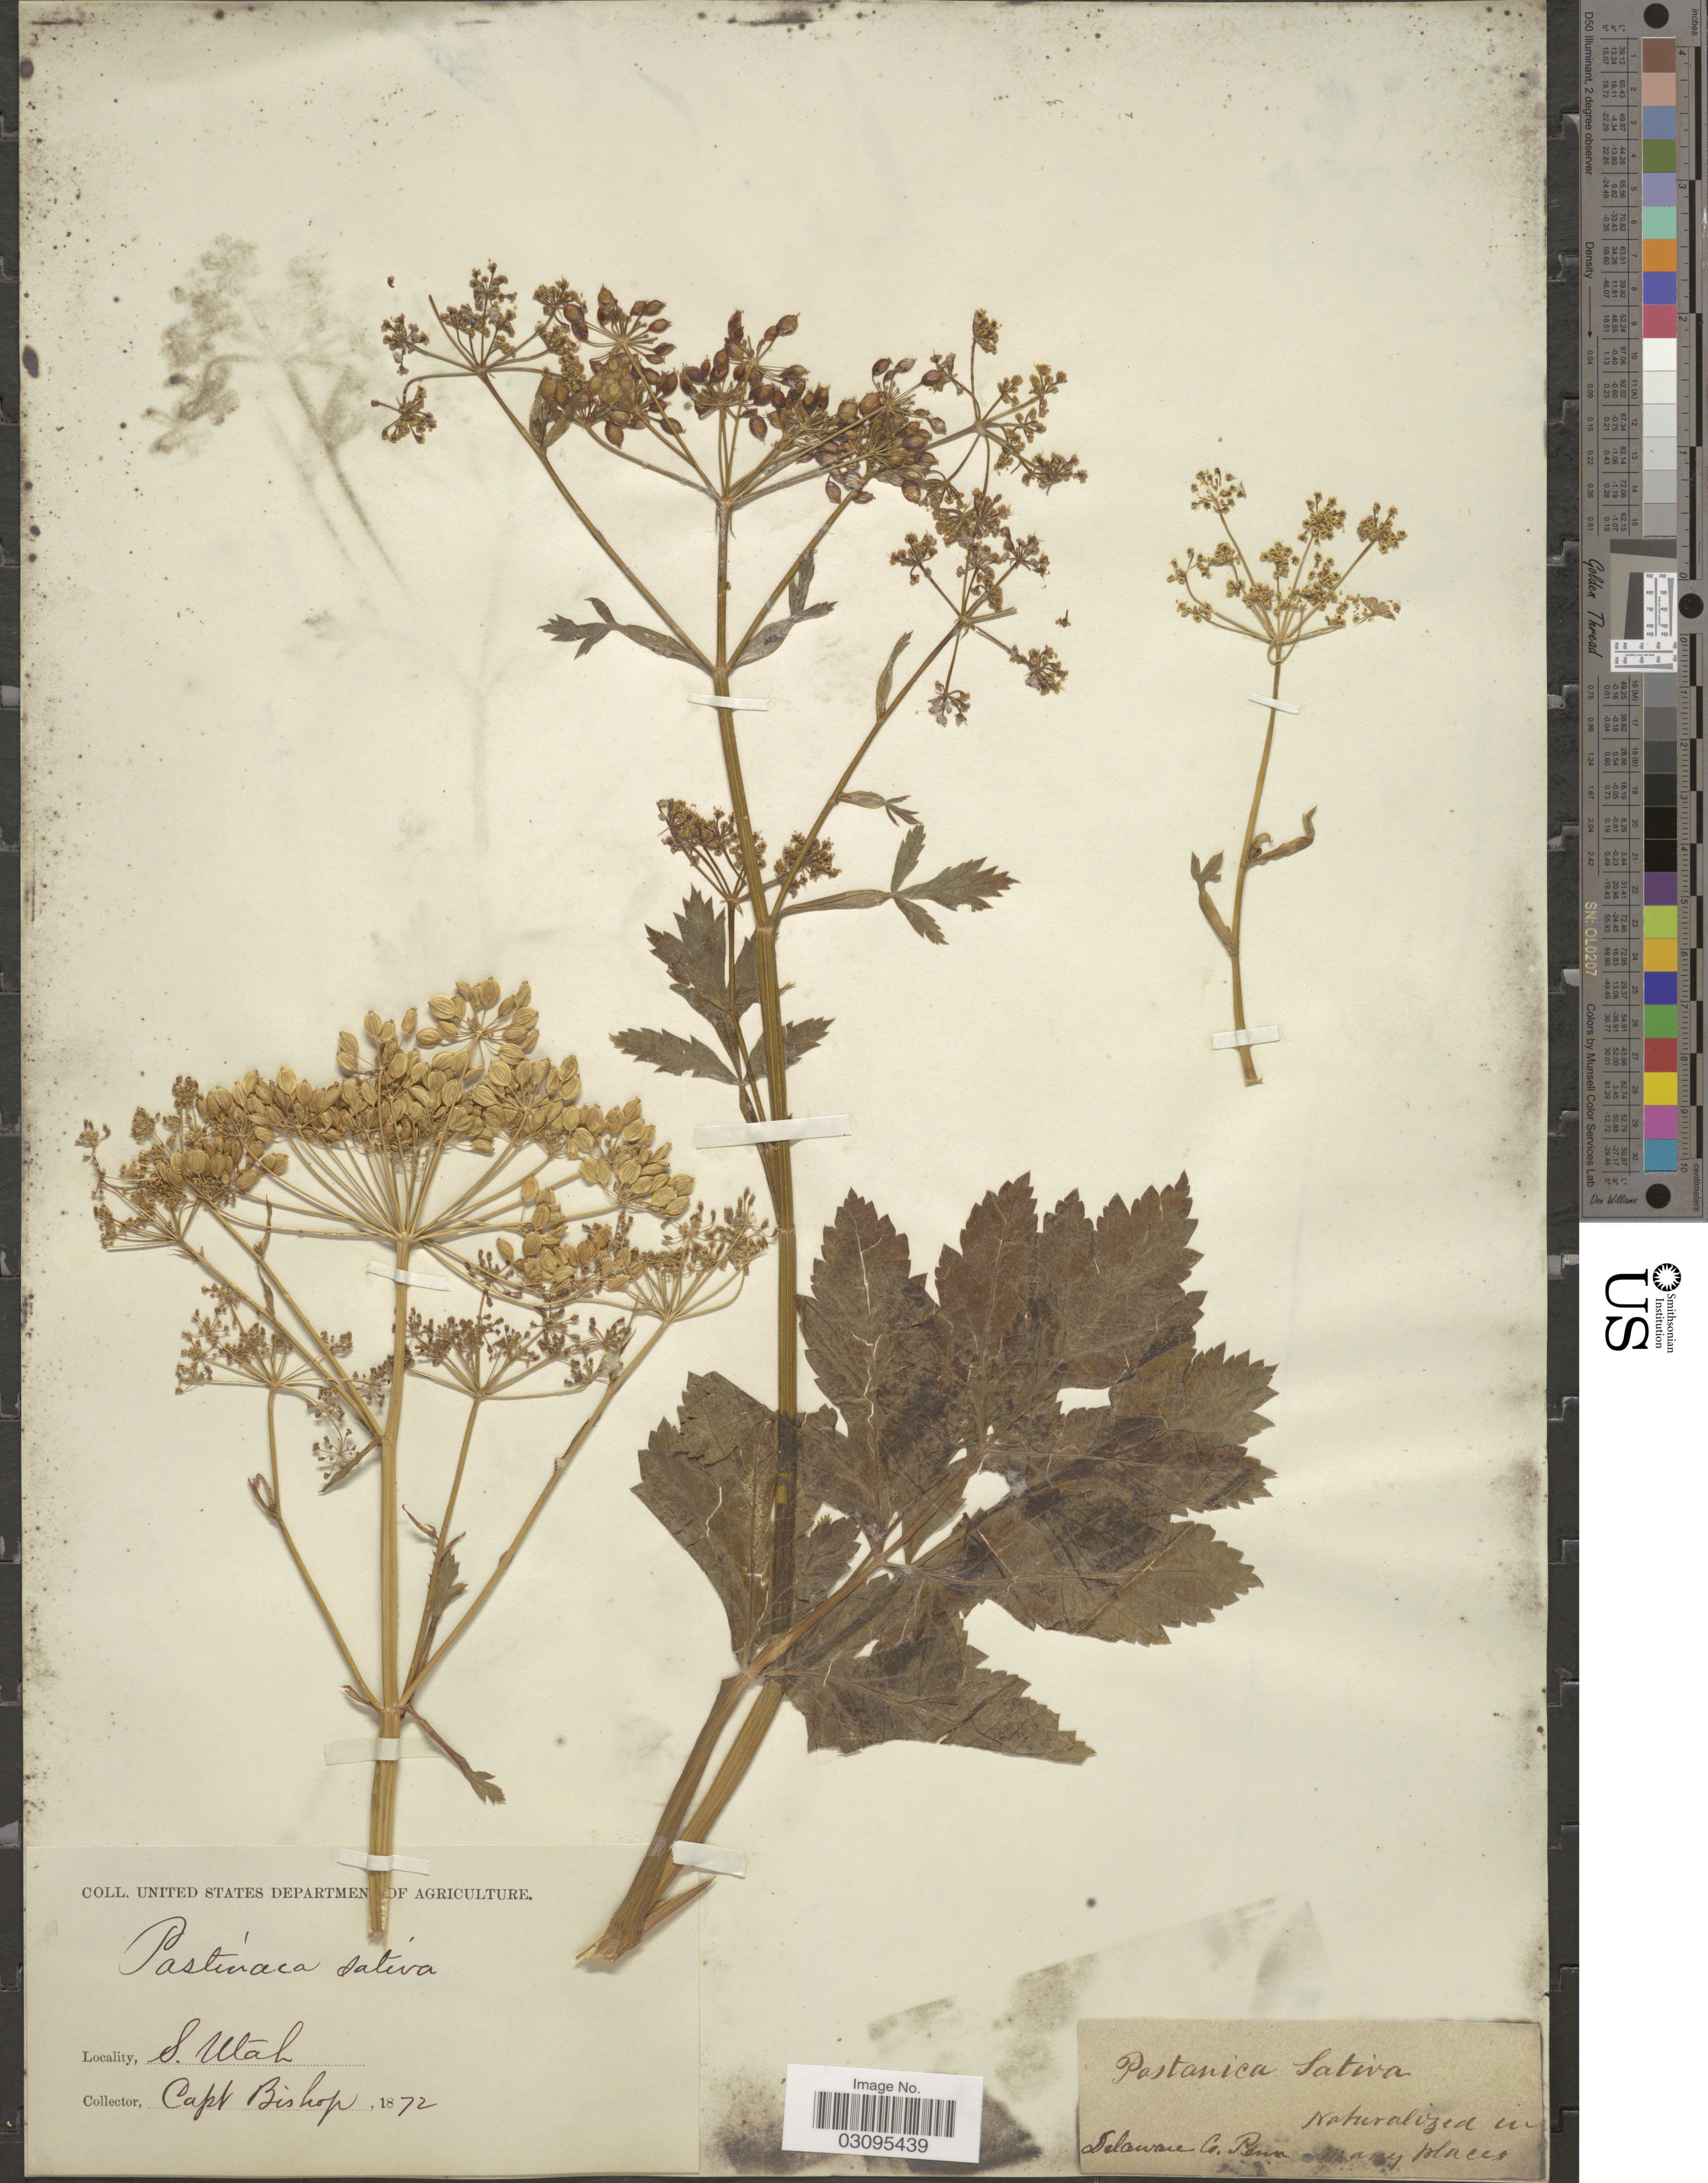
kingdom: Plantae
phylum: Tracheophyta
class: Magnoliopsida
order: Apiales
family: Apiaceae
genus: Pastinaca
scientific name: Pastinaca sativa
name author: L.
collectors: F. M. Bishop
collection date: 1872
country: United States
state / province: Utah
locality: S. Utah, Delaware Co.